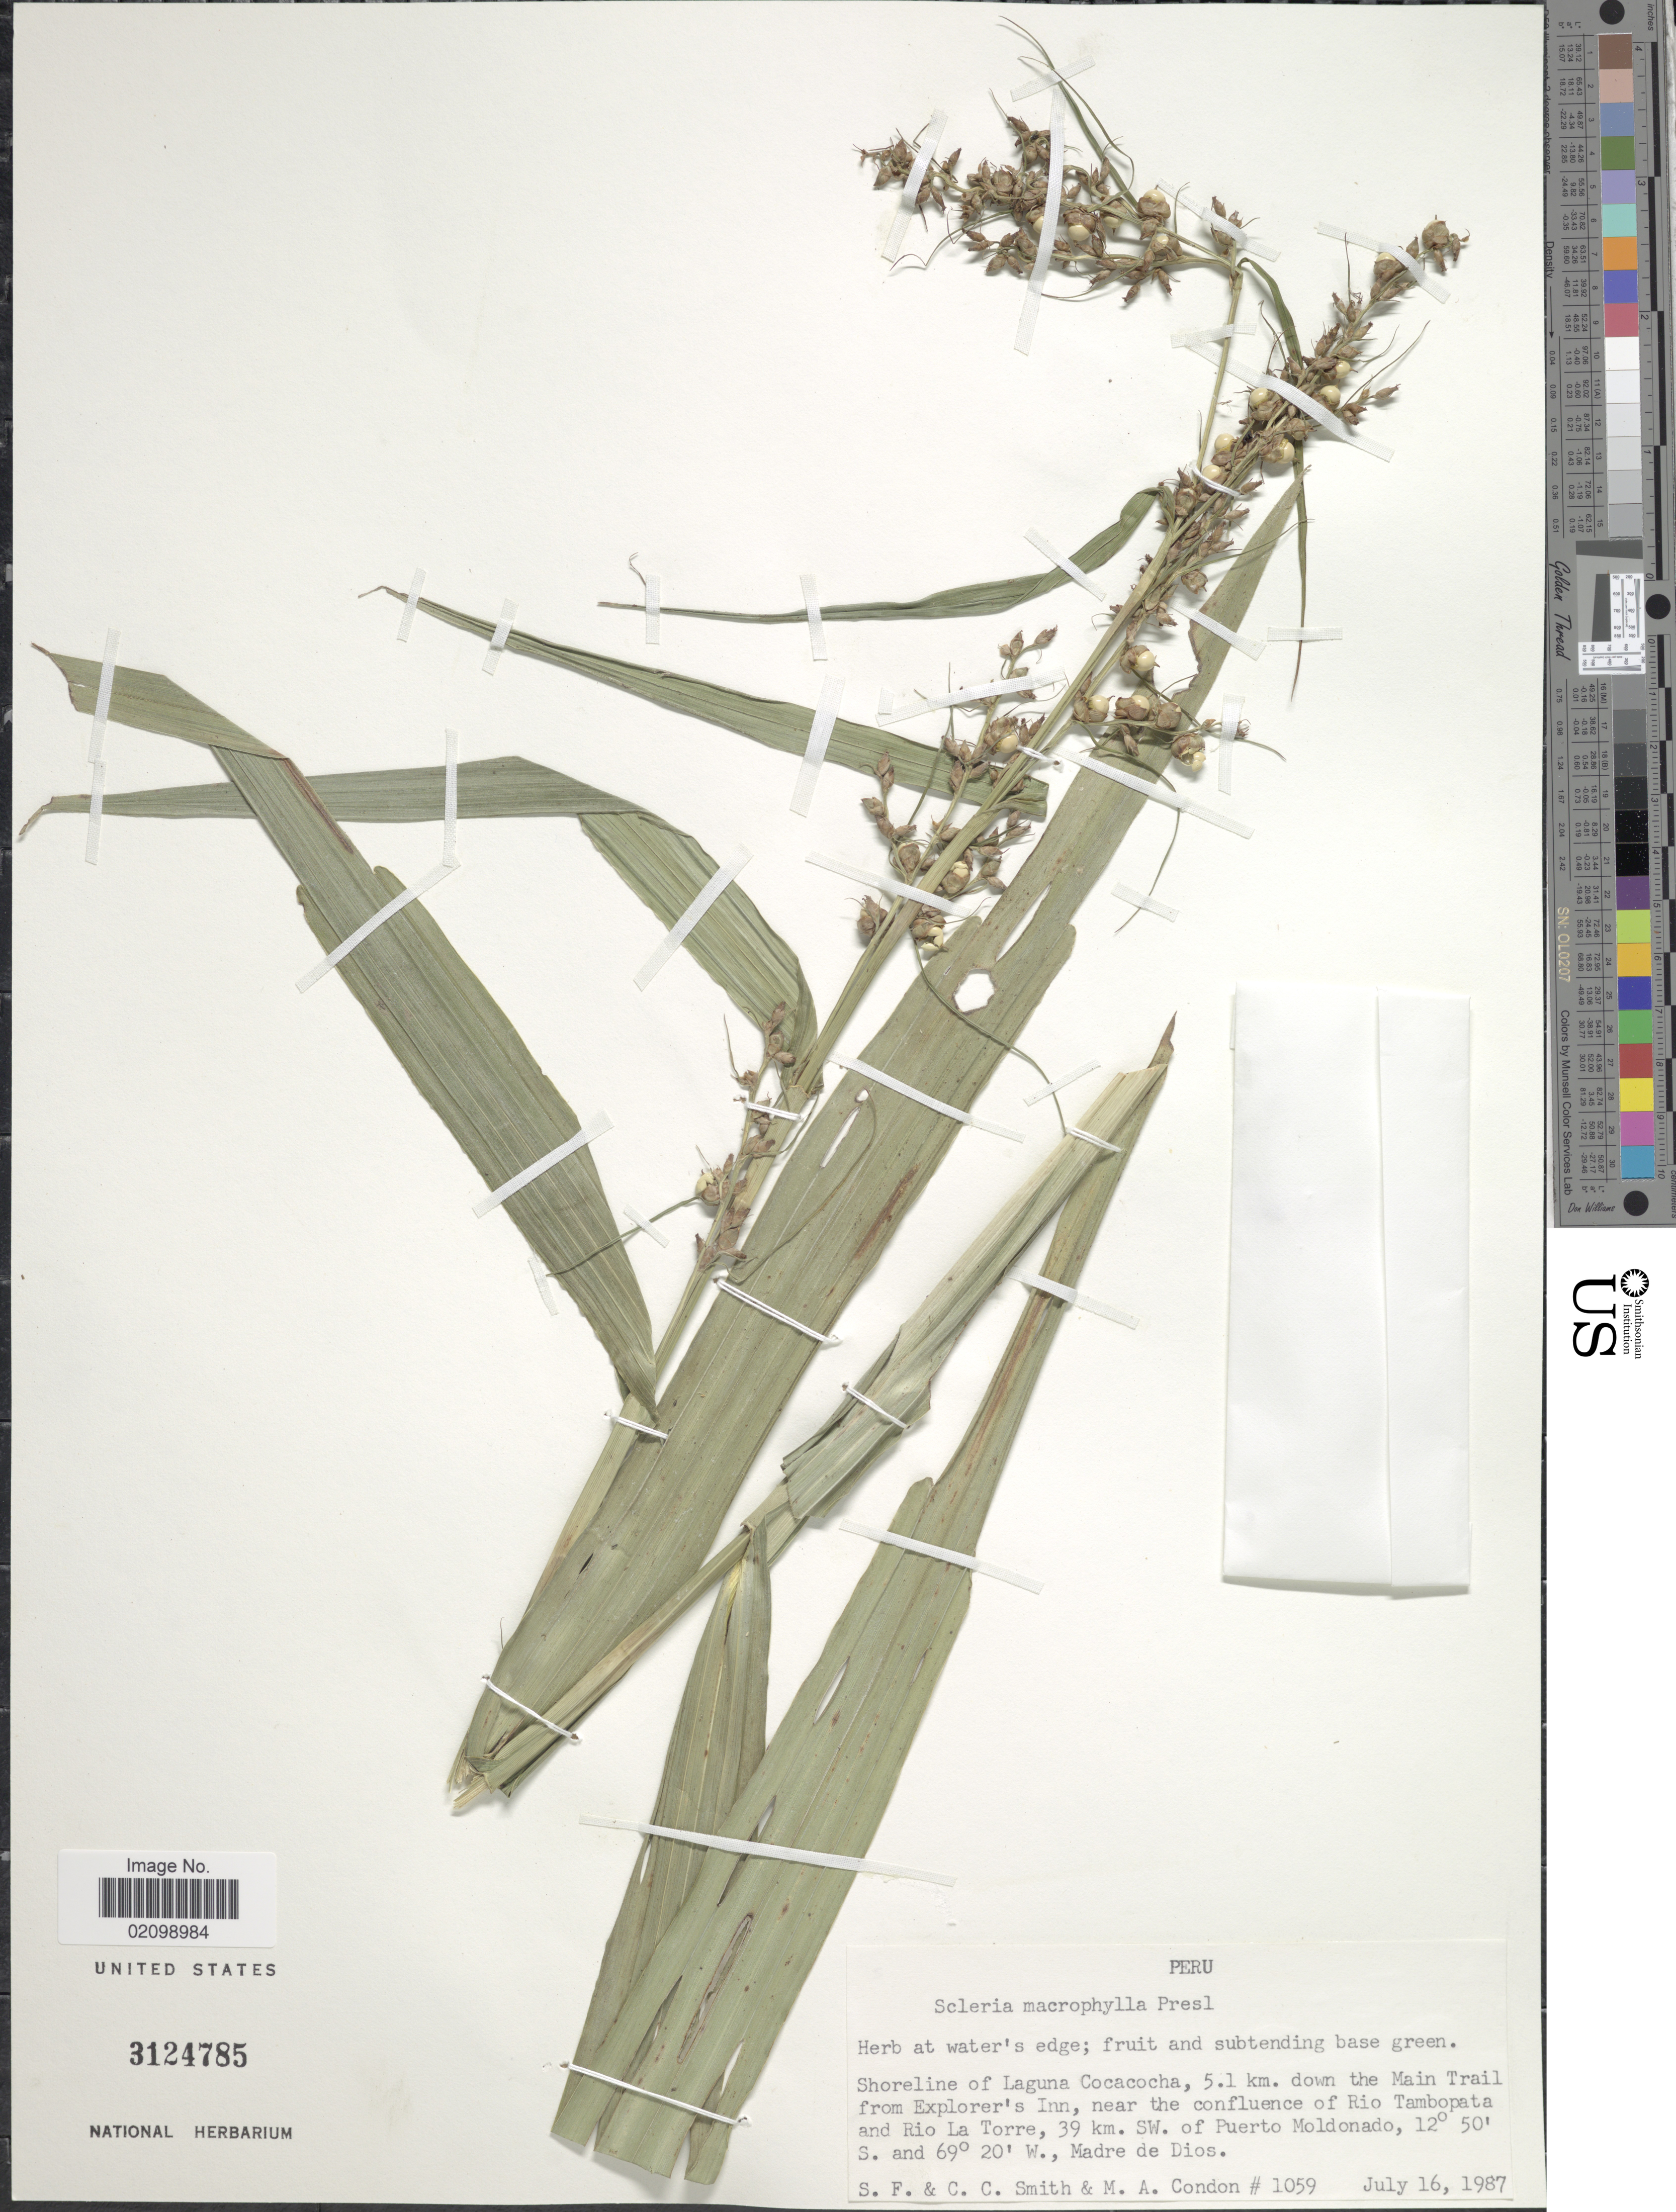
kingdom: Plantae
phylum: Tracheophyta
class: Liliopsida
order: Poales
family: Cyperaceae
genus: Scleria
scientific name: Scleria macrophylla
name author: J. Presl & C. Presl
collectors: S.F. Smith, C. C. Smith & A. Condon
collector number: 1059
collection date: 1987-07-16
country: Peru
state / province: Madre de Dios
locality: Shoreline of Laguna Cocacocha, 5.1 km. down the Main Trail from Explorer's Inn, near the confluence of Rio Tambopata and Rio La Torre, 39 km. SW. of Puerto Moldonado. Madre de Dios.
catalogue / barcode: US 3124785